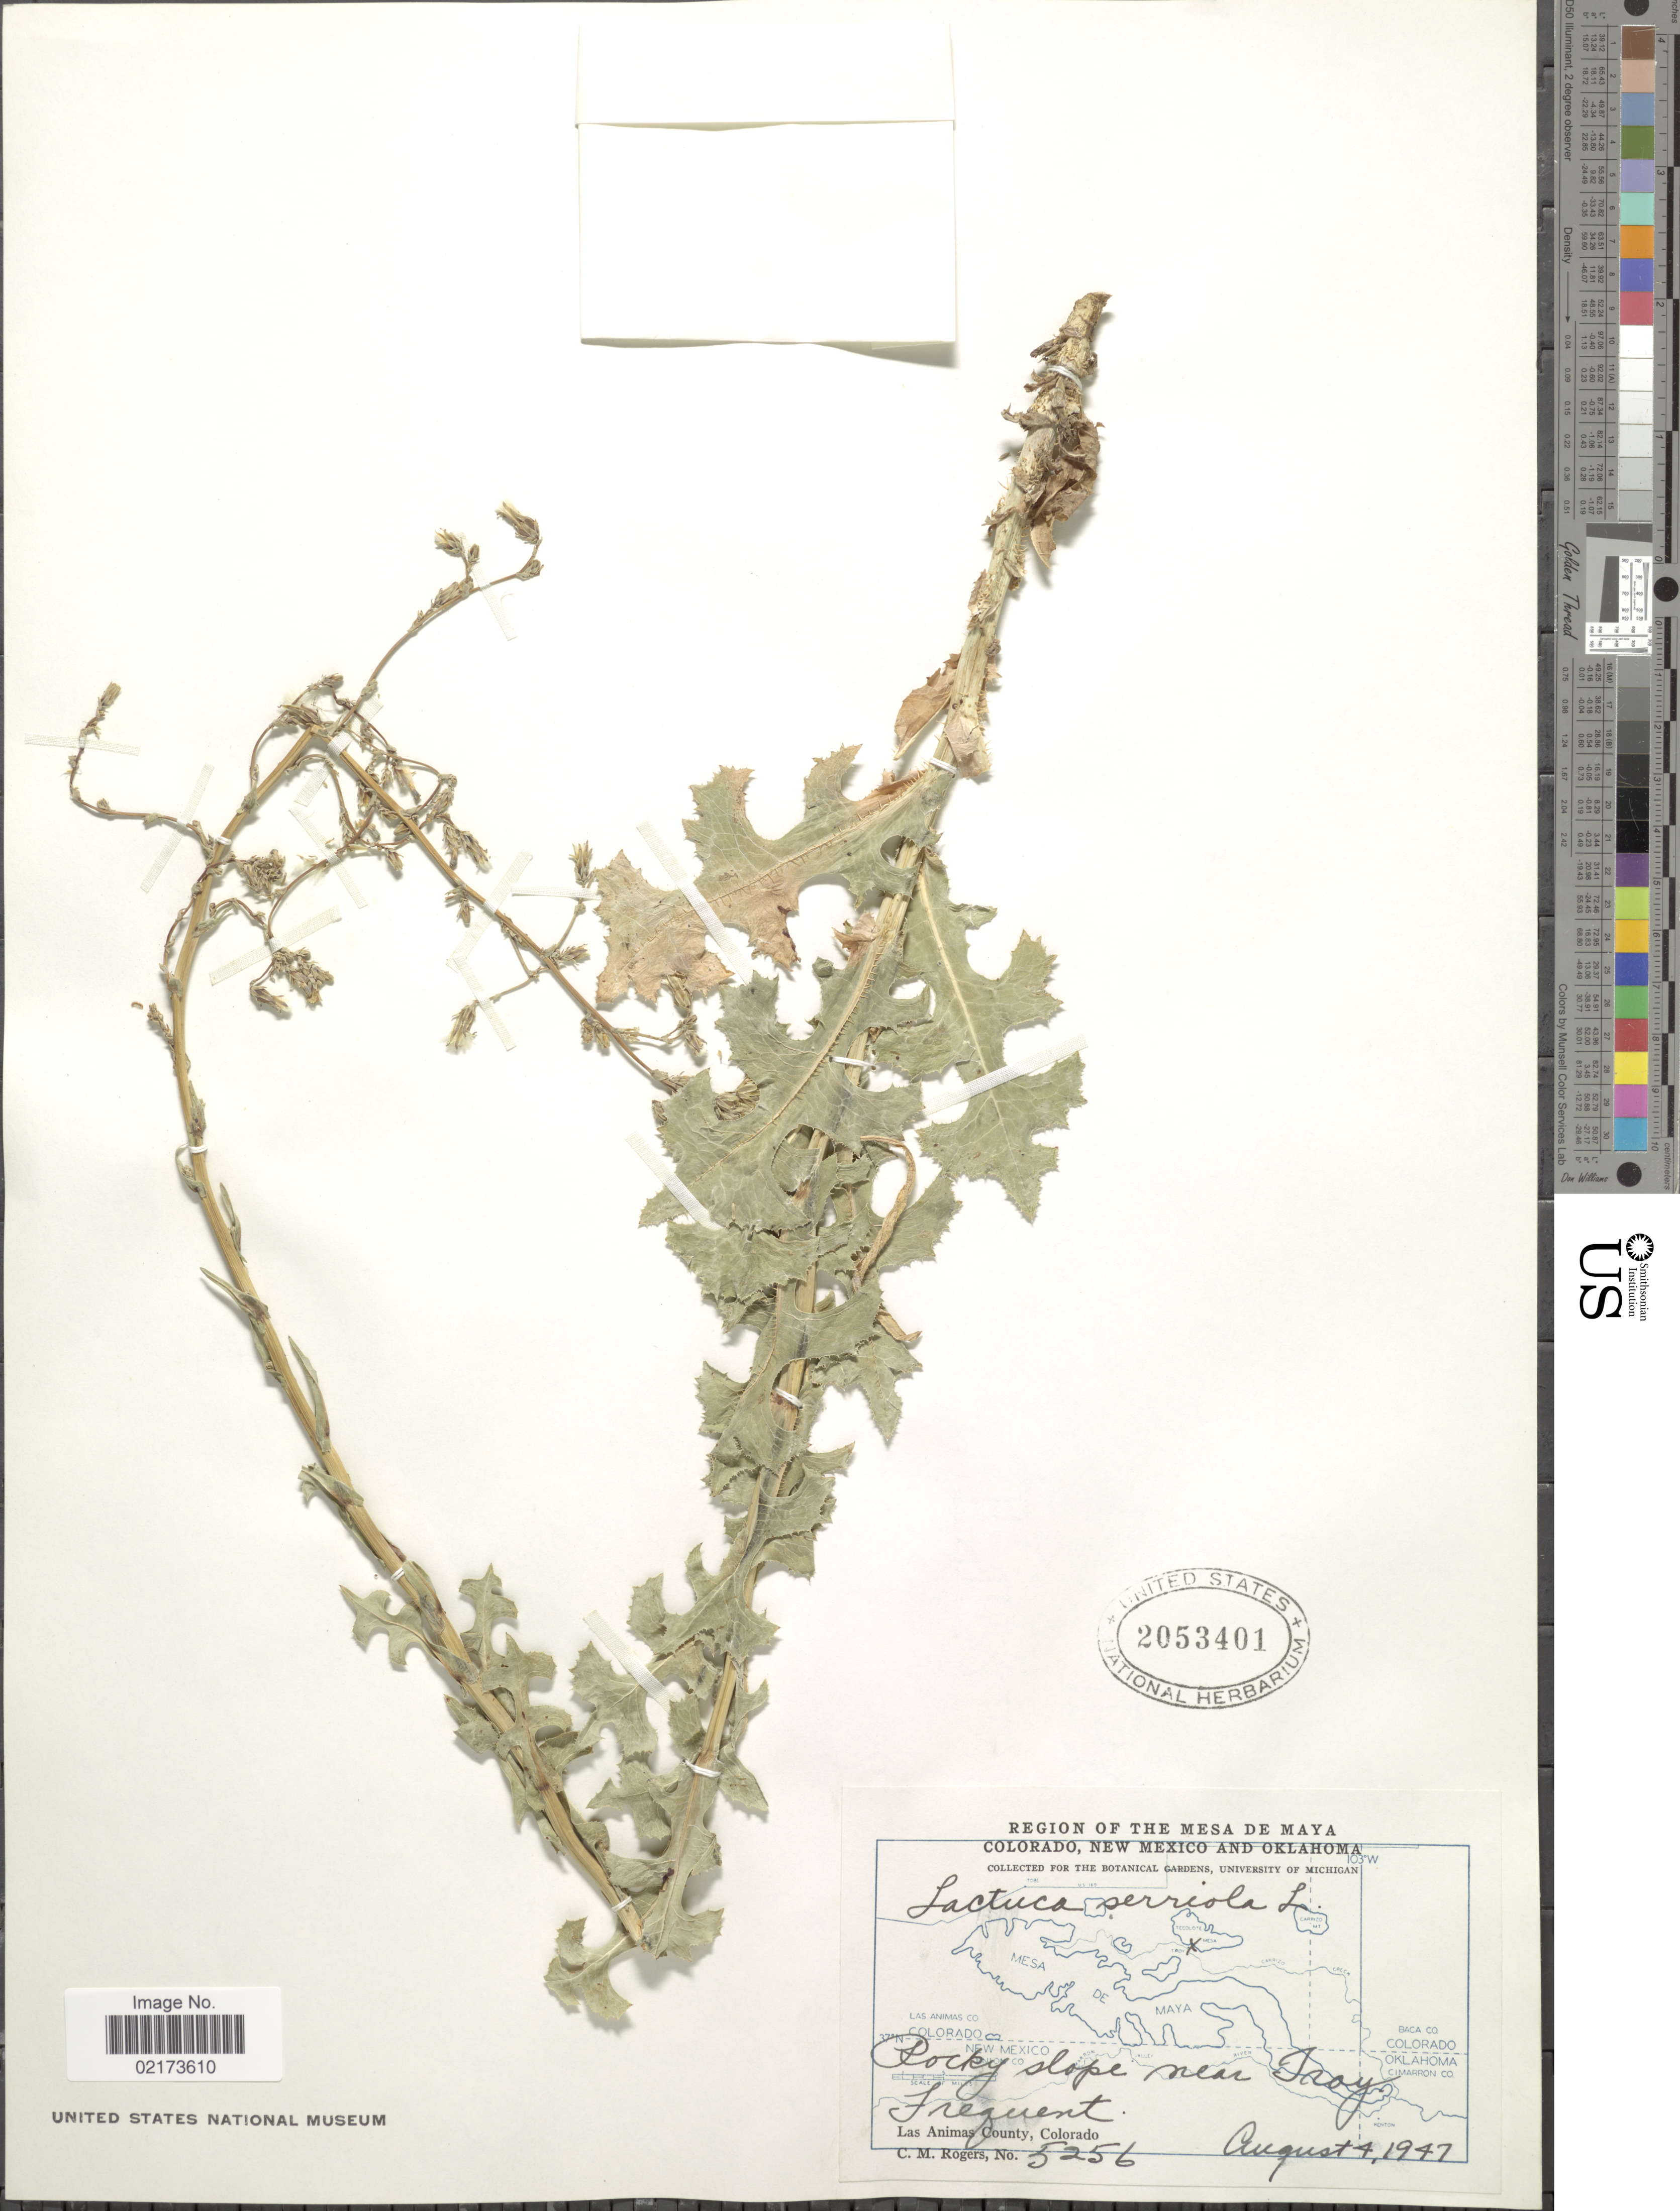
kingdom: Plantae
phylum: Tracheophyta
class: Magnoliopsida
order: Asterales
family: Asteraceae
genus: Lactuca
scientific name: Lactuca serriola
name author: L.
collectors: C. M. Rogers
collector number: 5256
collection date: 1947-08-04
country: United States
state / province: Colorado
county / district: Las Animas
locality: Rocky slope near Troy, Las Animas County.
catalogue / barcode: US 2053401